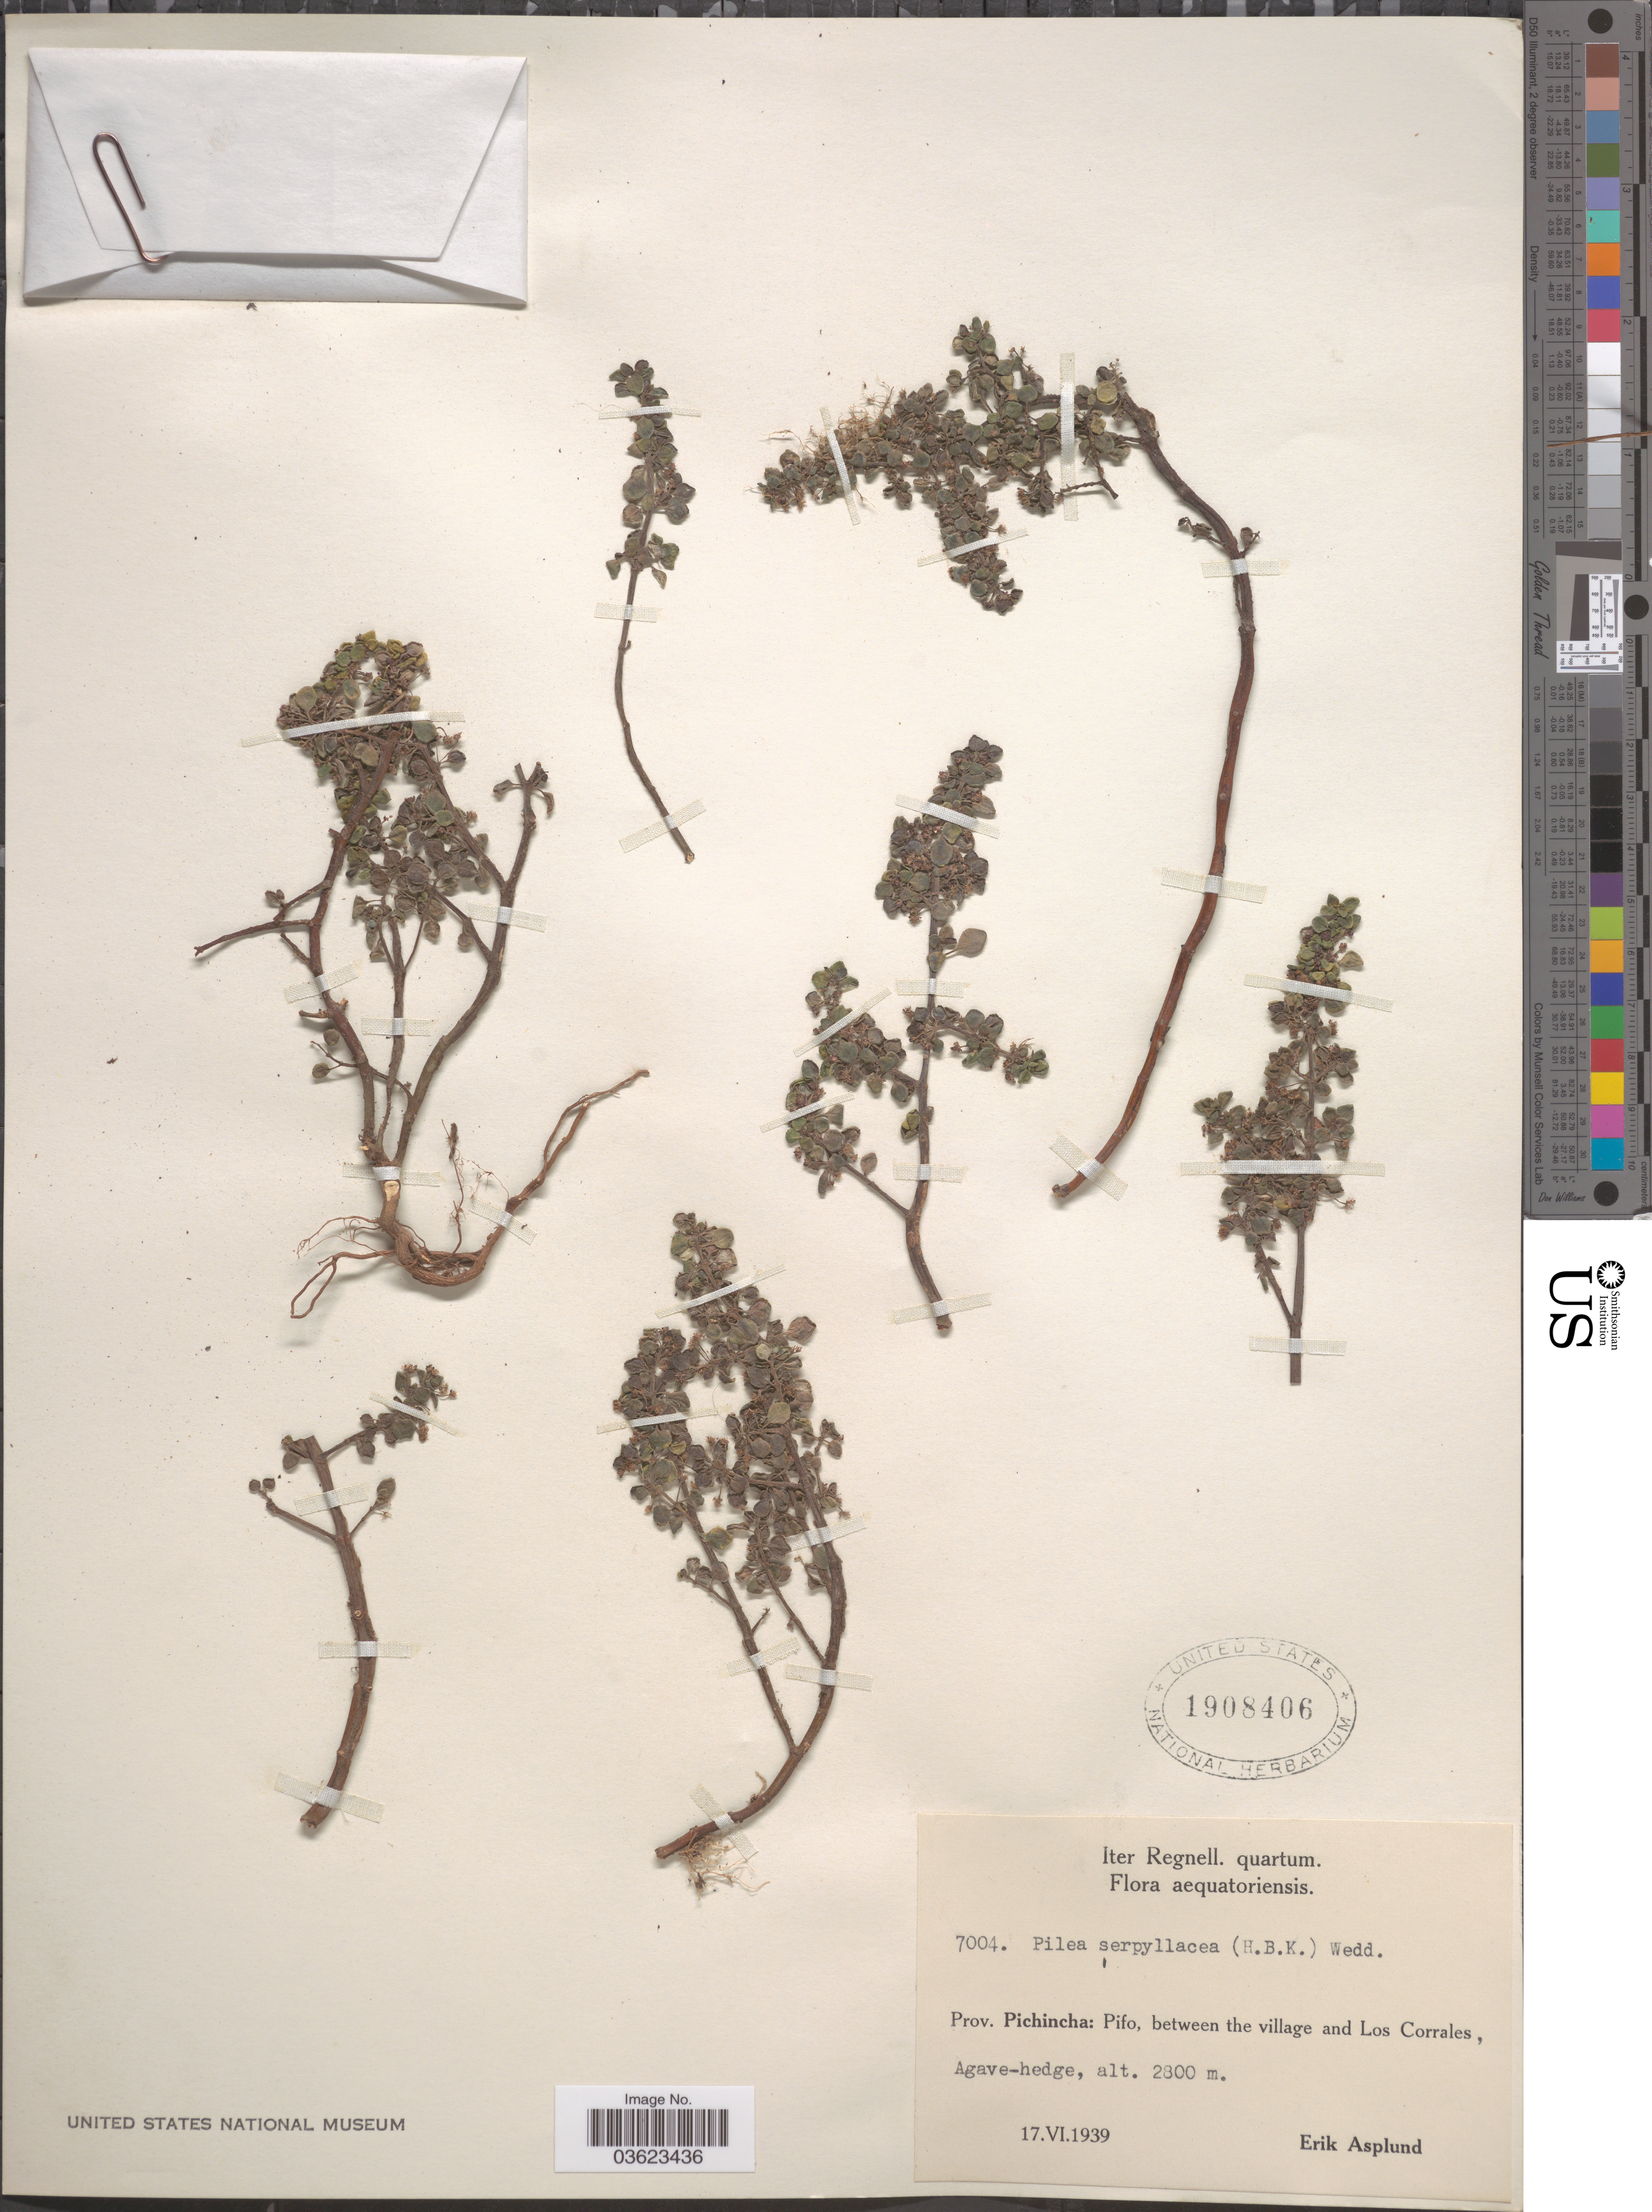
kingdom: Plantae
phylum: Tracheophyta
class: Magnoliopsida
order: Rosales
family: Urticaceae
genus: Pilea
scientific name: Pilea serpyllacea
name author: (Kunth) Liebm.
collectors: E. Asplund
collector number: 7004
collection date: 1939-06-17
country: Ecuador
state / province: Pichincha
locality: Aequatoriensis. Pifo, between the village and Los Corrales, Agave-hedge.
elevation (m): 2800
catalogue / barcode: US 1908406